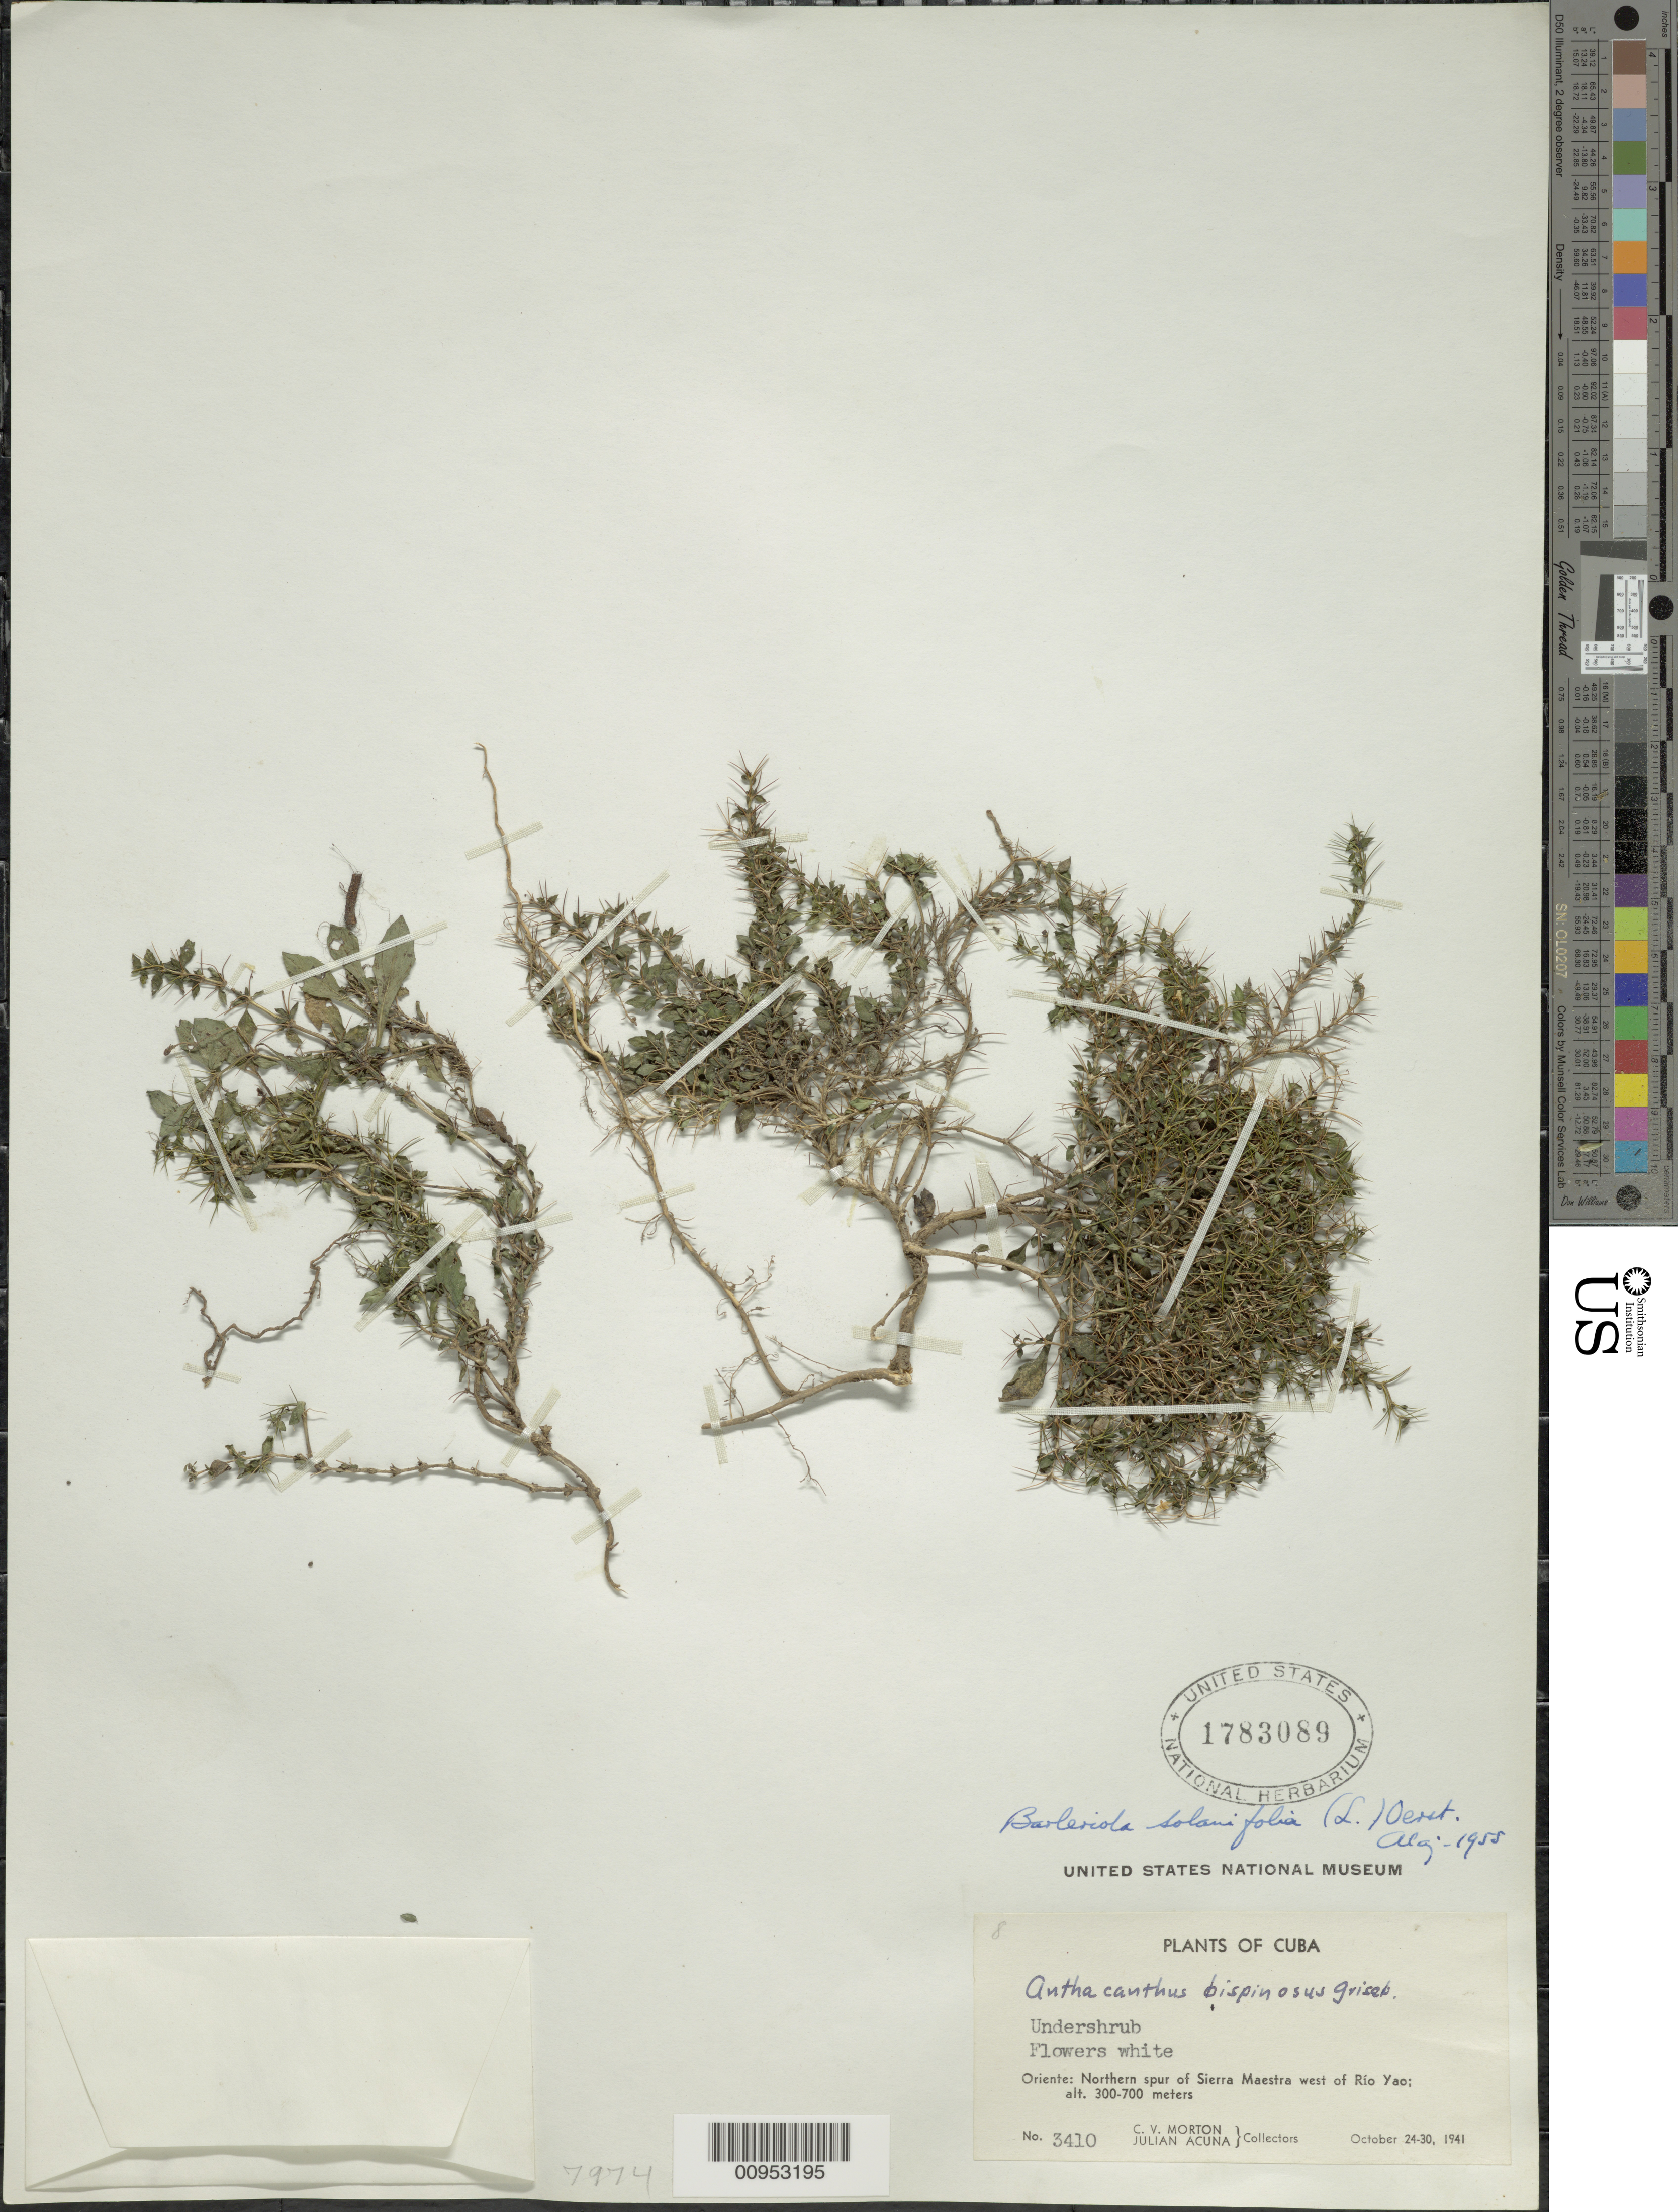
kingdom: Plantae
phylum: Tracheophyta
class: Magnoliopsida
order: Lamiales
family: Acanthaceae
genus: Barleriola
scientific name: Barleriola solanifolia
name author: (L.) Oerst. ex Lindau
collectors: C. V. Morton & J. Acuña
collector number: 3410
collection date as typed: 24 Oct 1941 to 30 Oct 1941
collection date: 1941-10-24/1941-10-30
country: Cuba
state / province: Oriente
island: Cuba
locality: Northern spur of Sierra Maestra, west of Río Yao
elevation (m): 300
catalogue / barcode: US 1783089